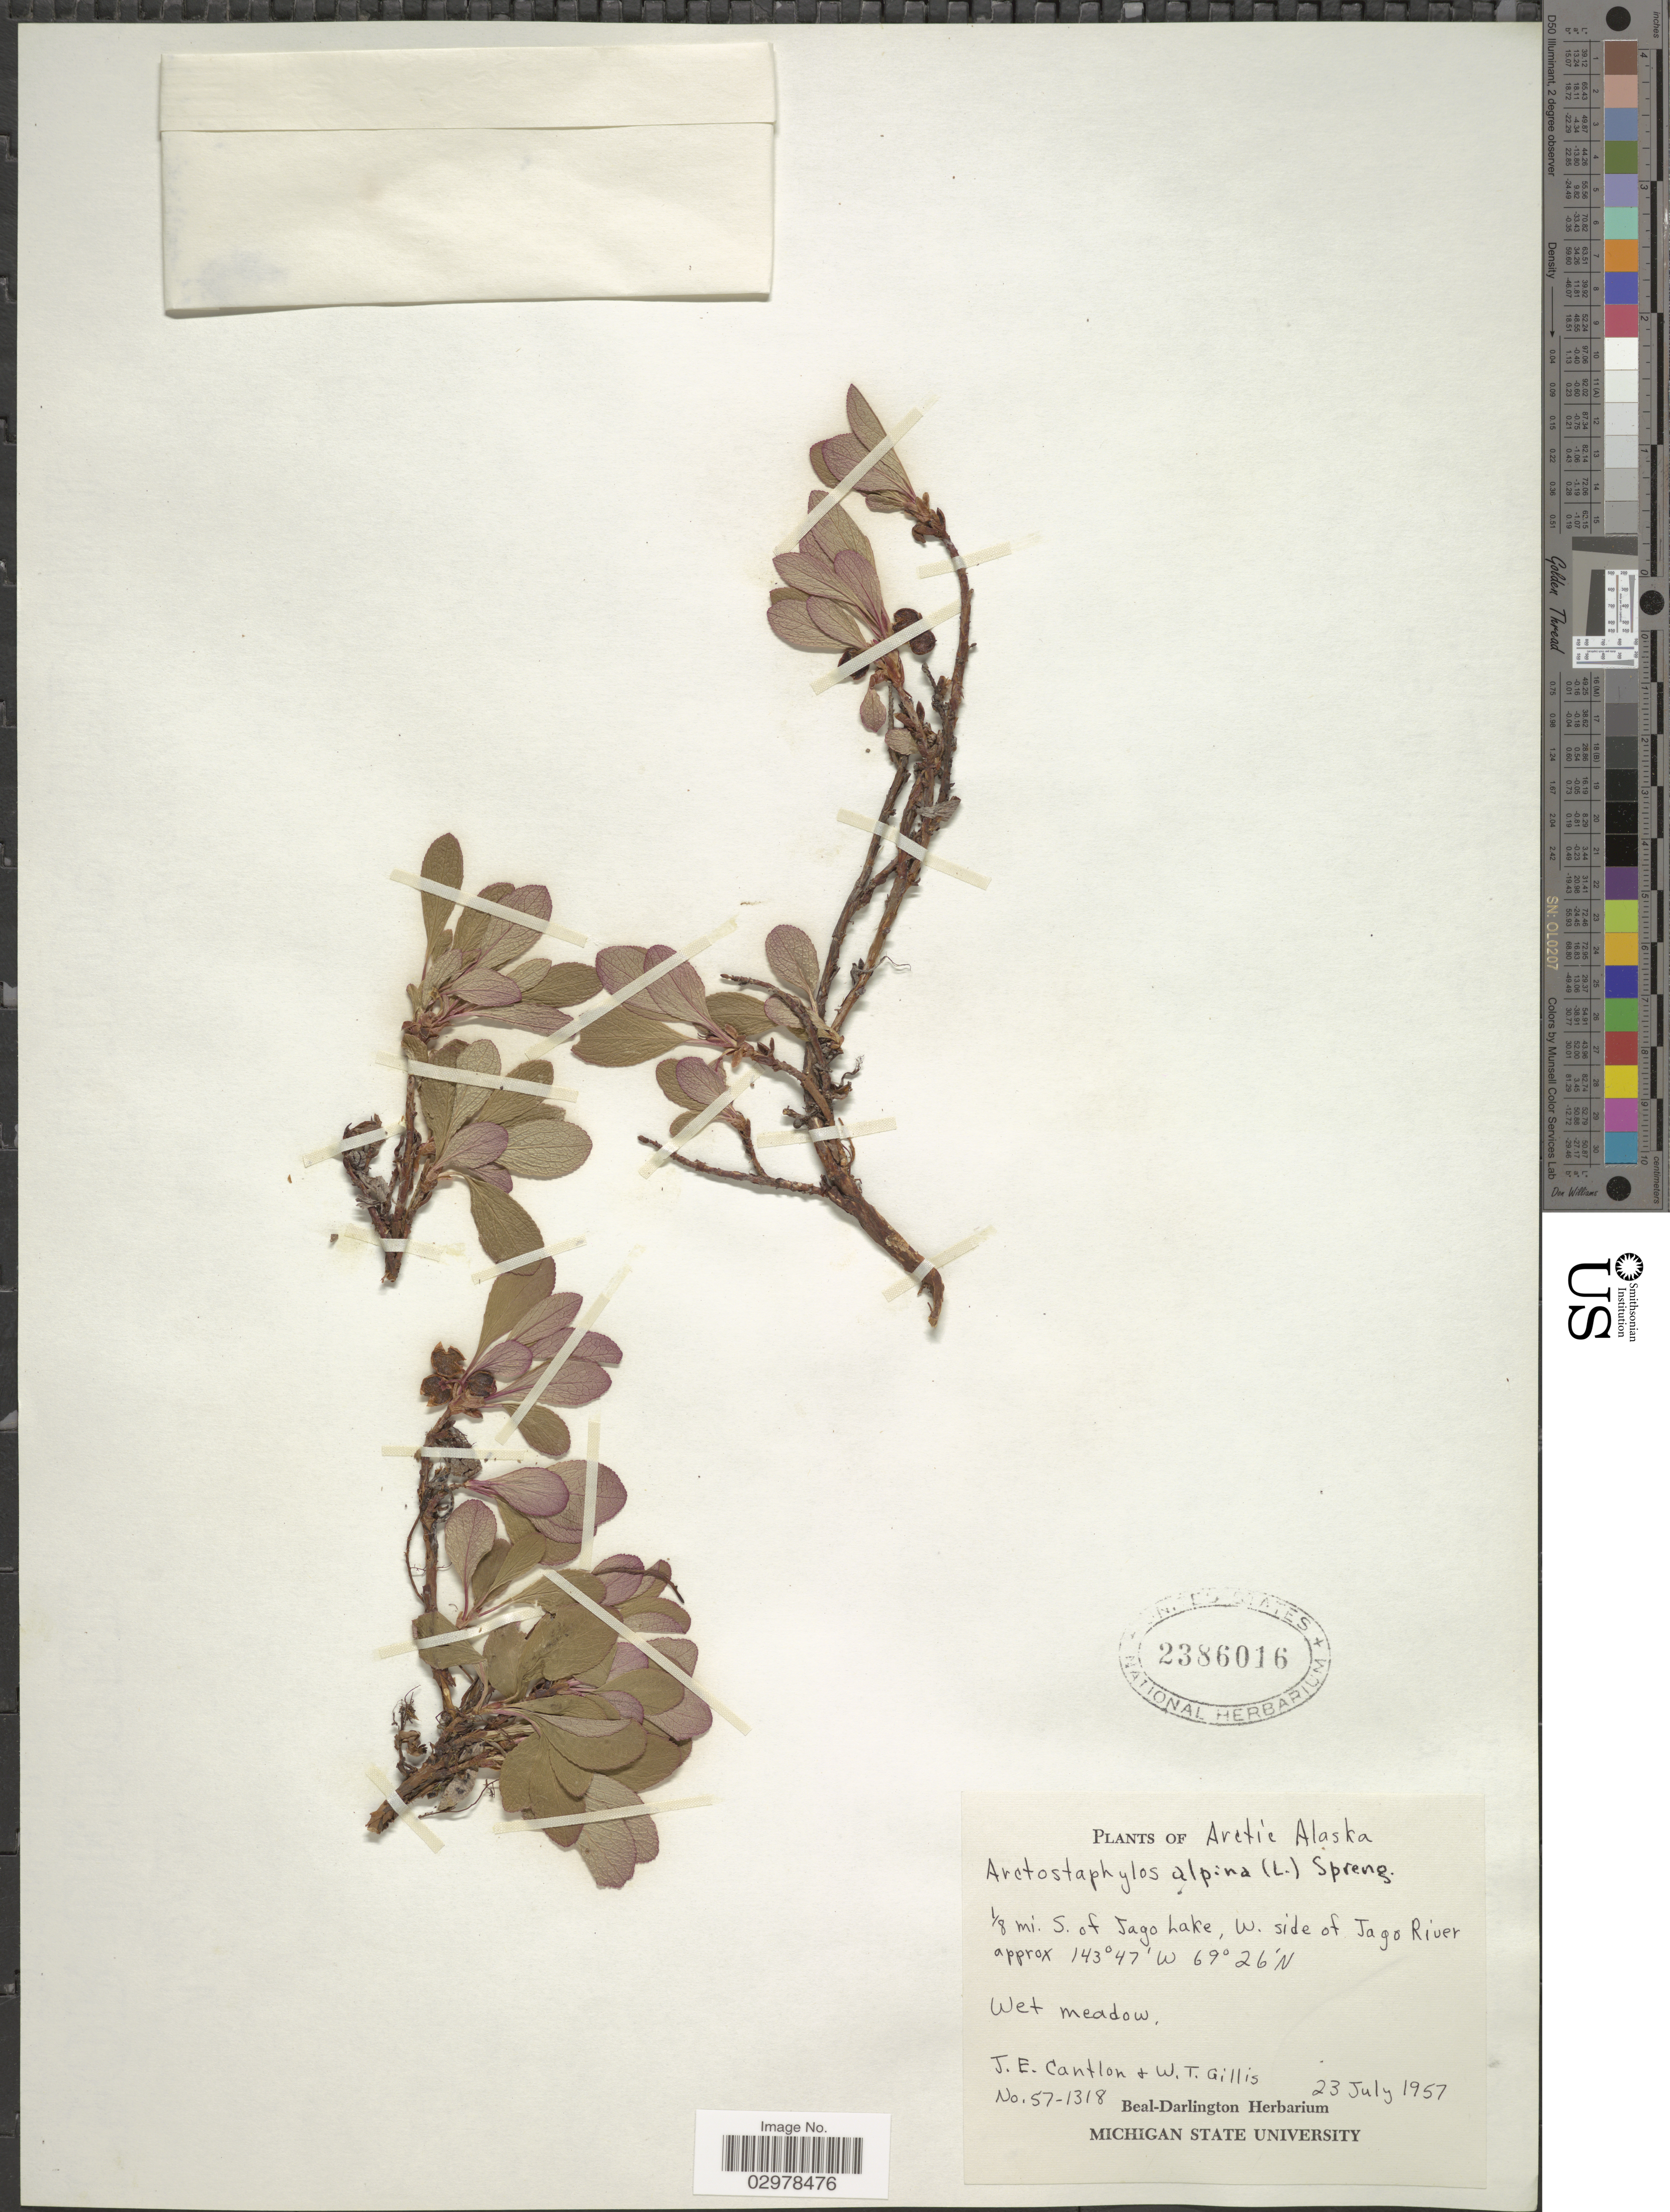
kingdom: Plantae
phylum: Tracheophyta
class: Magnoliopsida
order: Ericales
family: Ericaceae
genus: Arctostaphylos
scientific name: Arctostaphylos alpina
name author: (L.) Spreng.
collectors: J. Cantlon & W. T. Gillis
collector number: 57-1318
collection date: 1957-07-23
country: United States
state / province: Alaska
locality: Arctic Alaska, 1/8 mi. S. of Jago Lake, W. side of Jago River.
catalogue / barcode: US 2386016